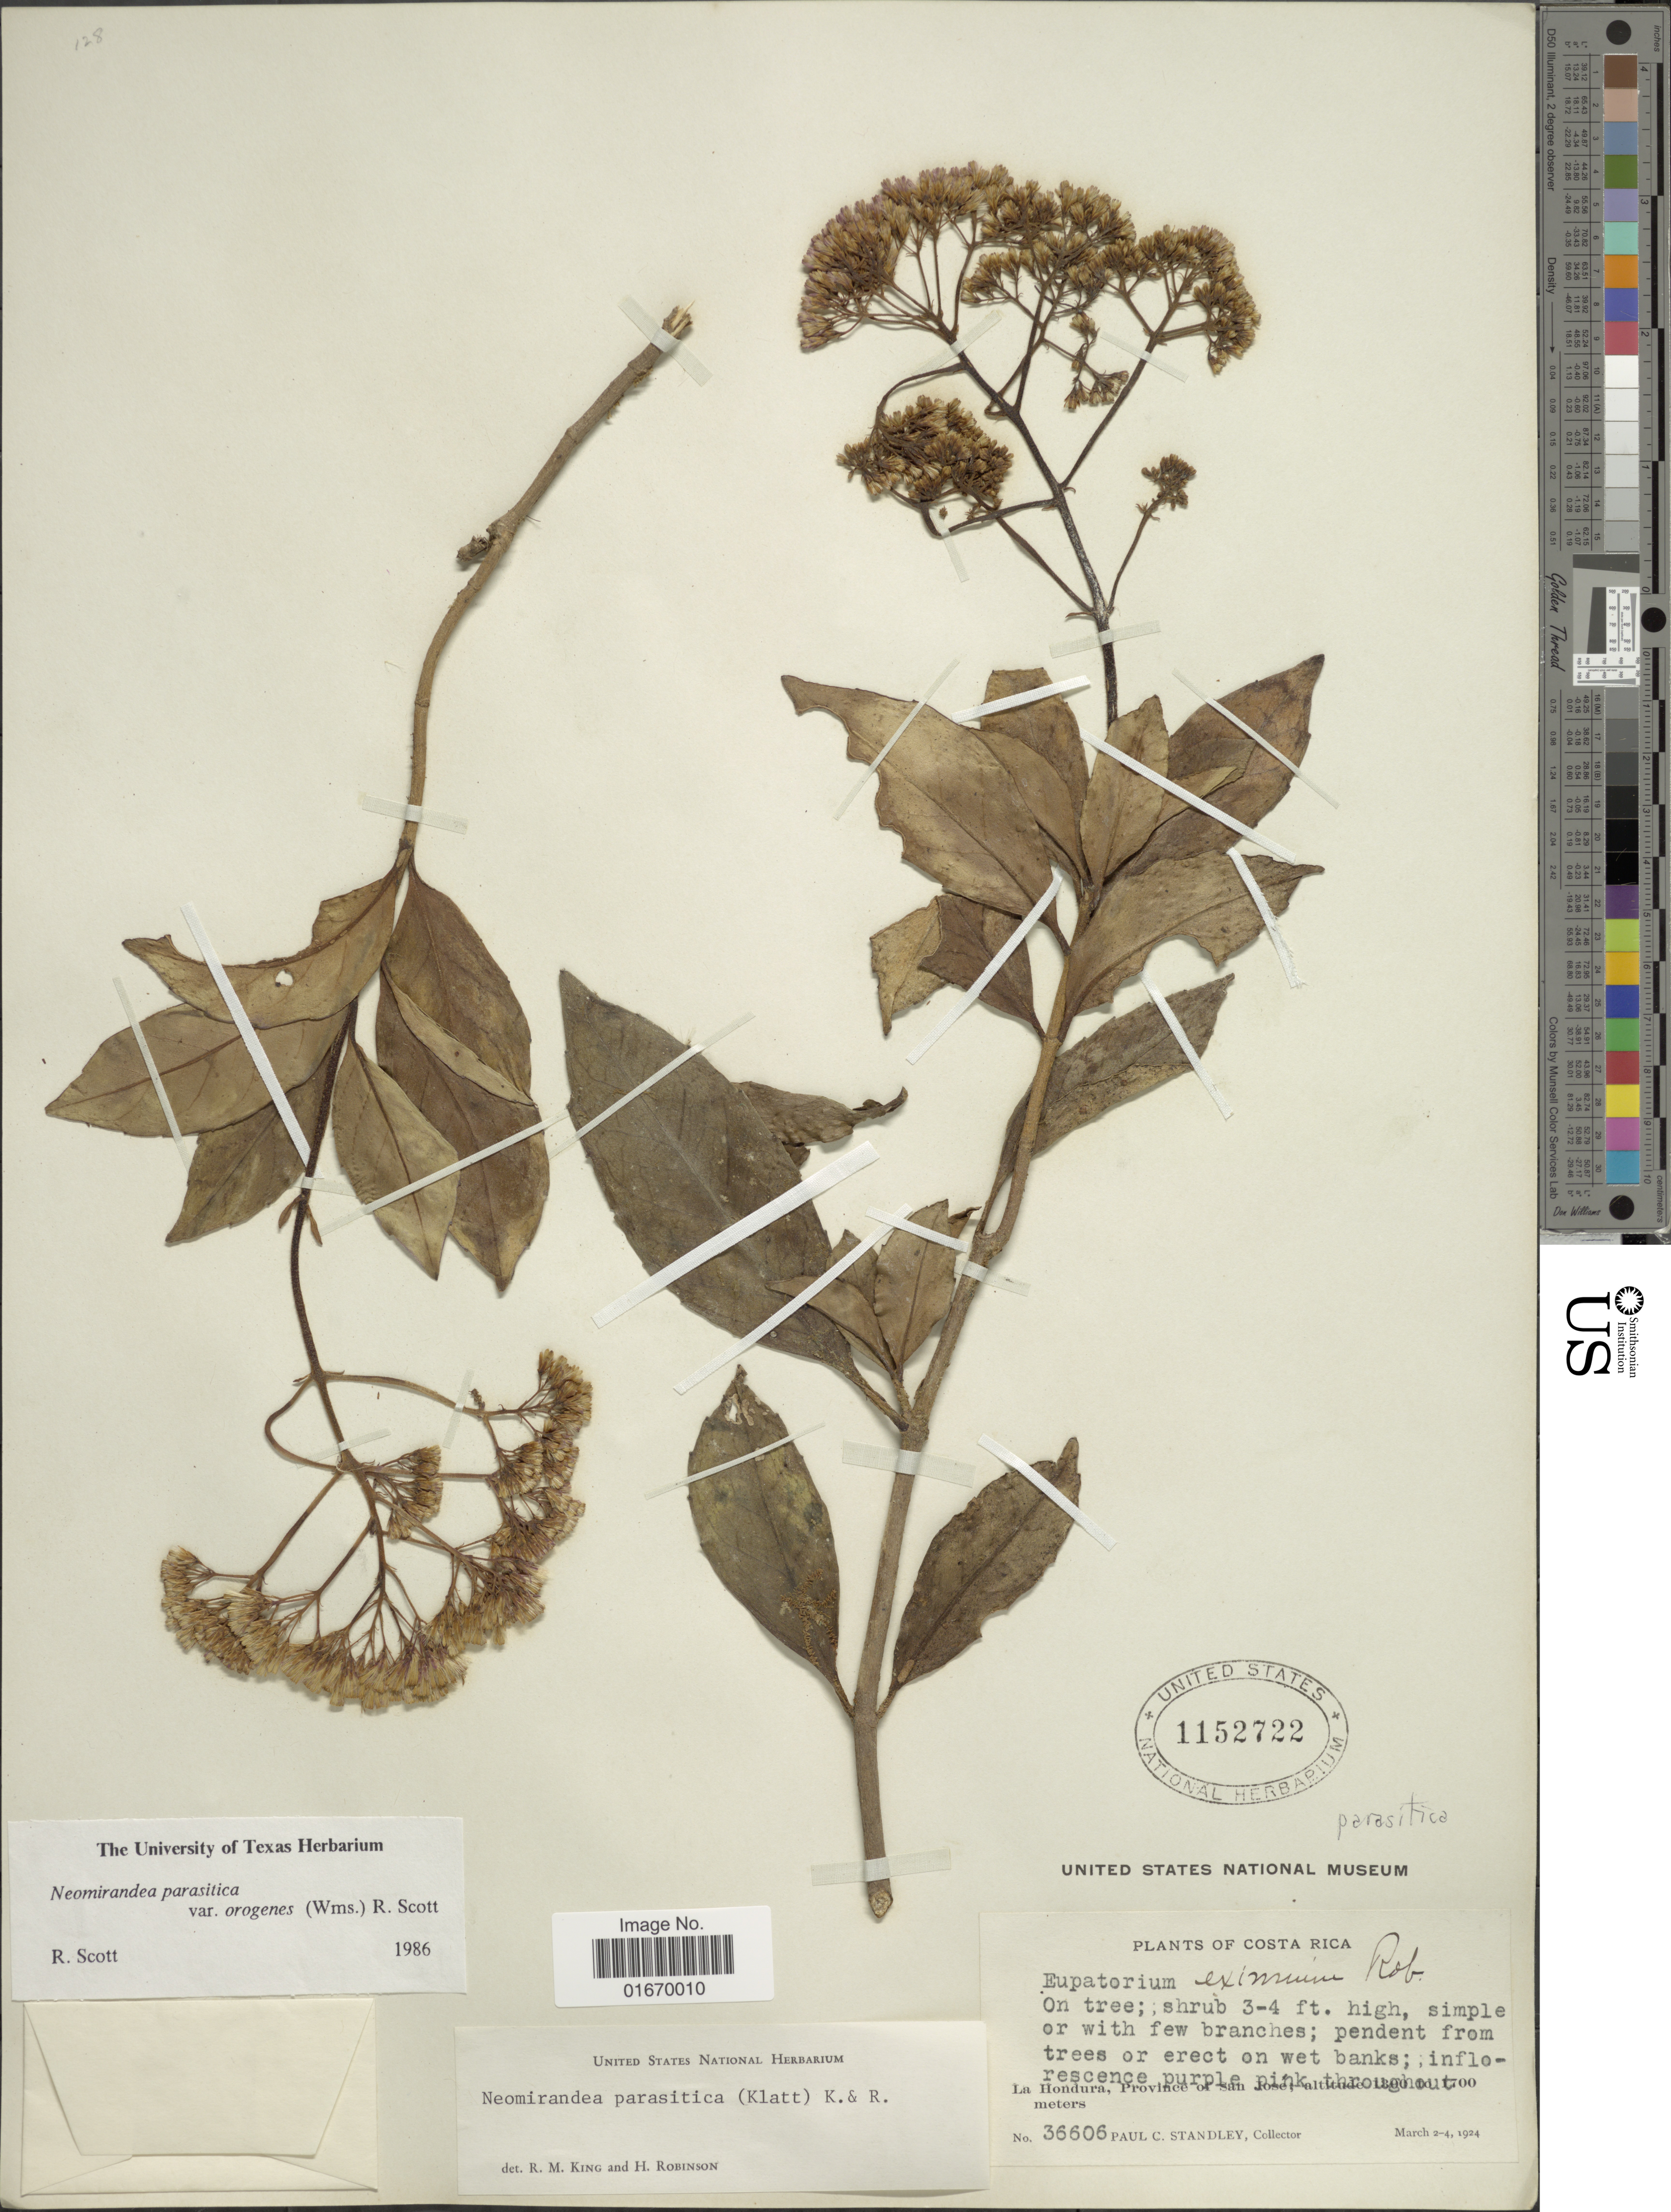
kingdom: Plantae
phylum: Tracheophyta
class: Magnoliopsida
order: Asterales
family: Asteraceae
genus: Neomirandea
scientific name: Neomirandea parasitica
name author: (Klatt) R.M. King & H. Rob.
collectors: P. C. Standley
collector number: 36606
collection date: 1924-03-02/1924-03-04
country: Costa Rica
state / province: San José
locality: La Hondura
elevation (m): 1300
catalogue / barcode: US 1152722